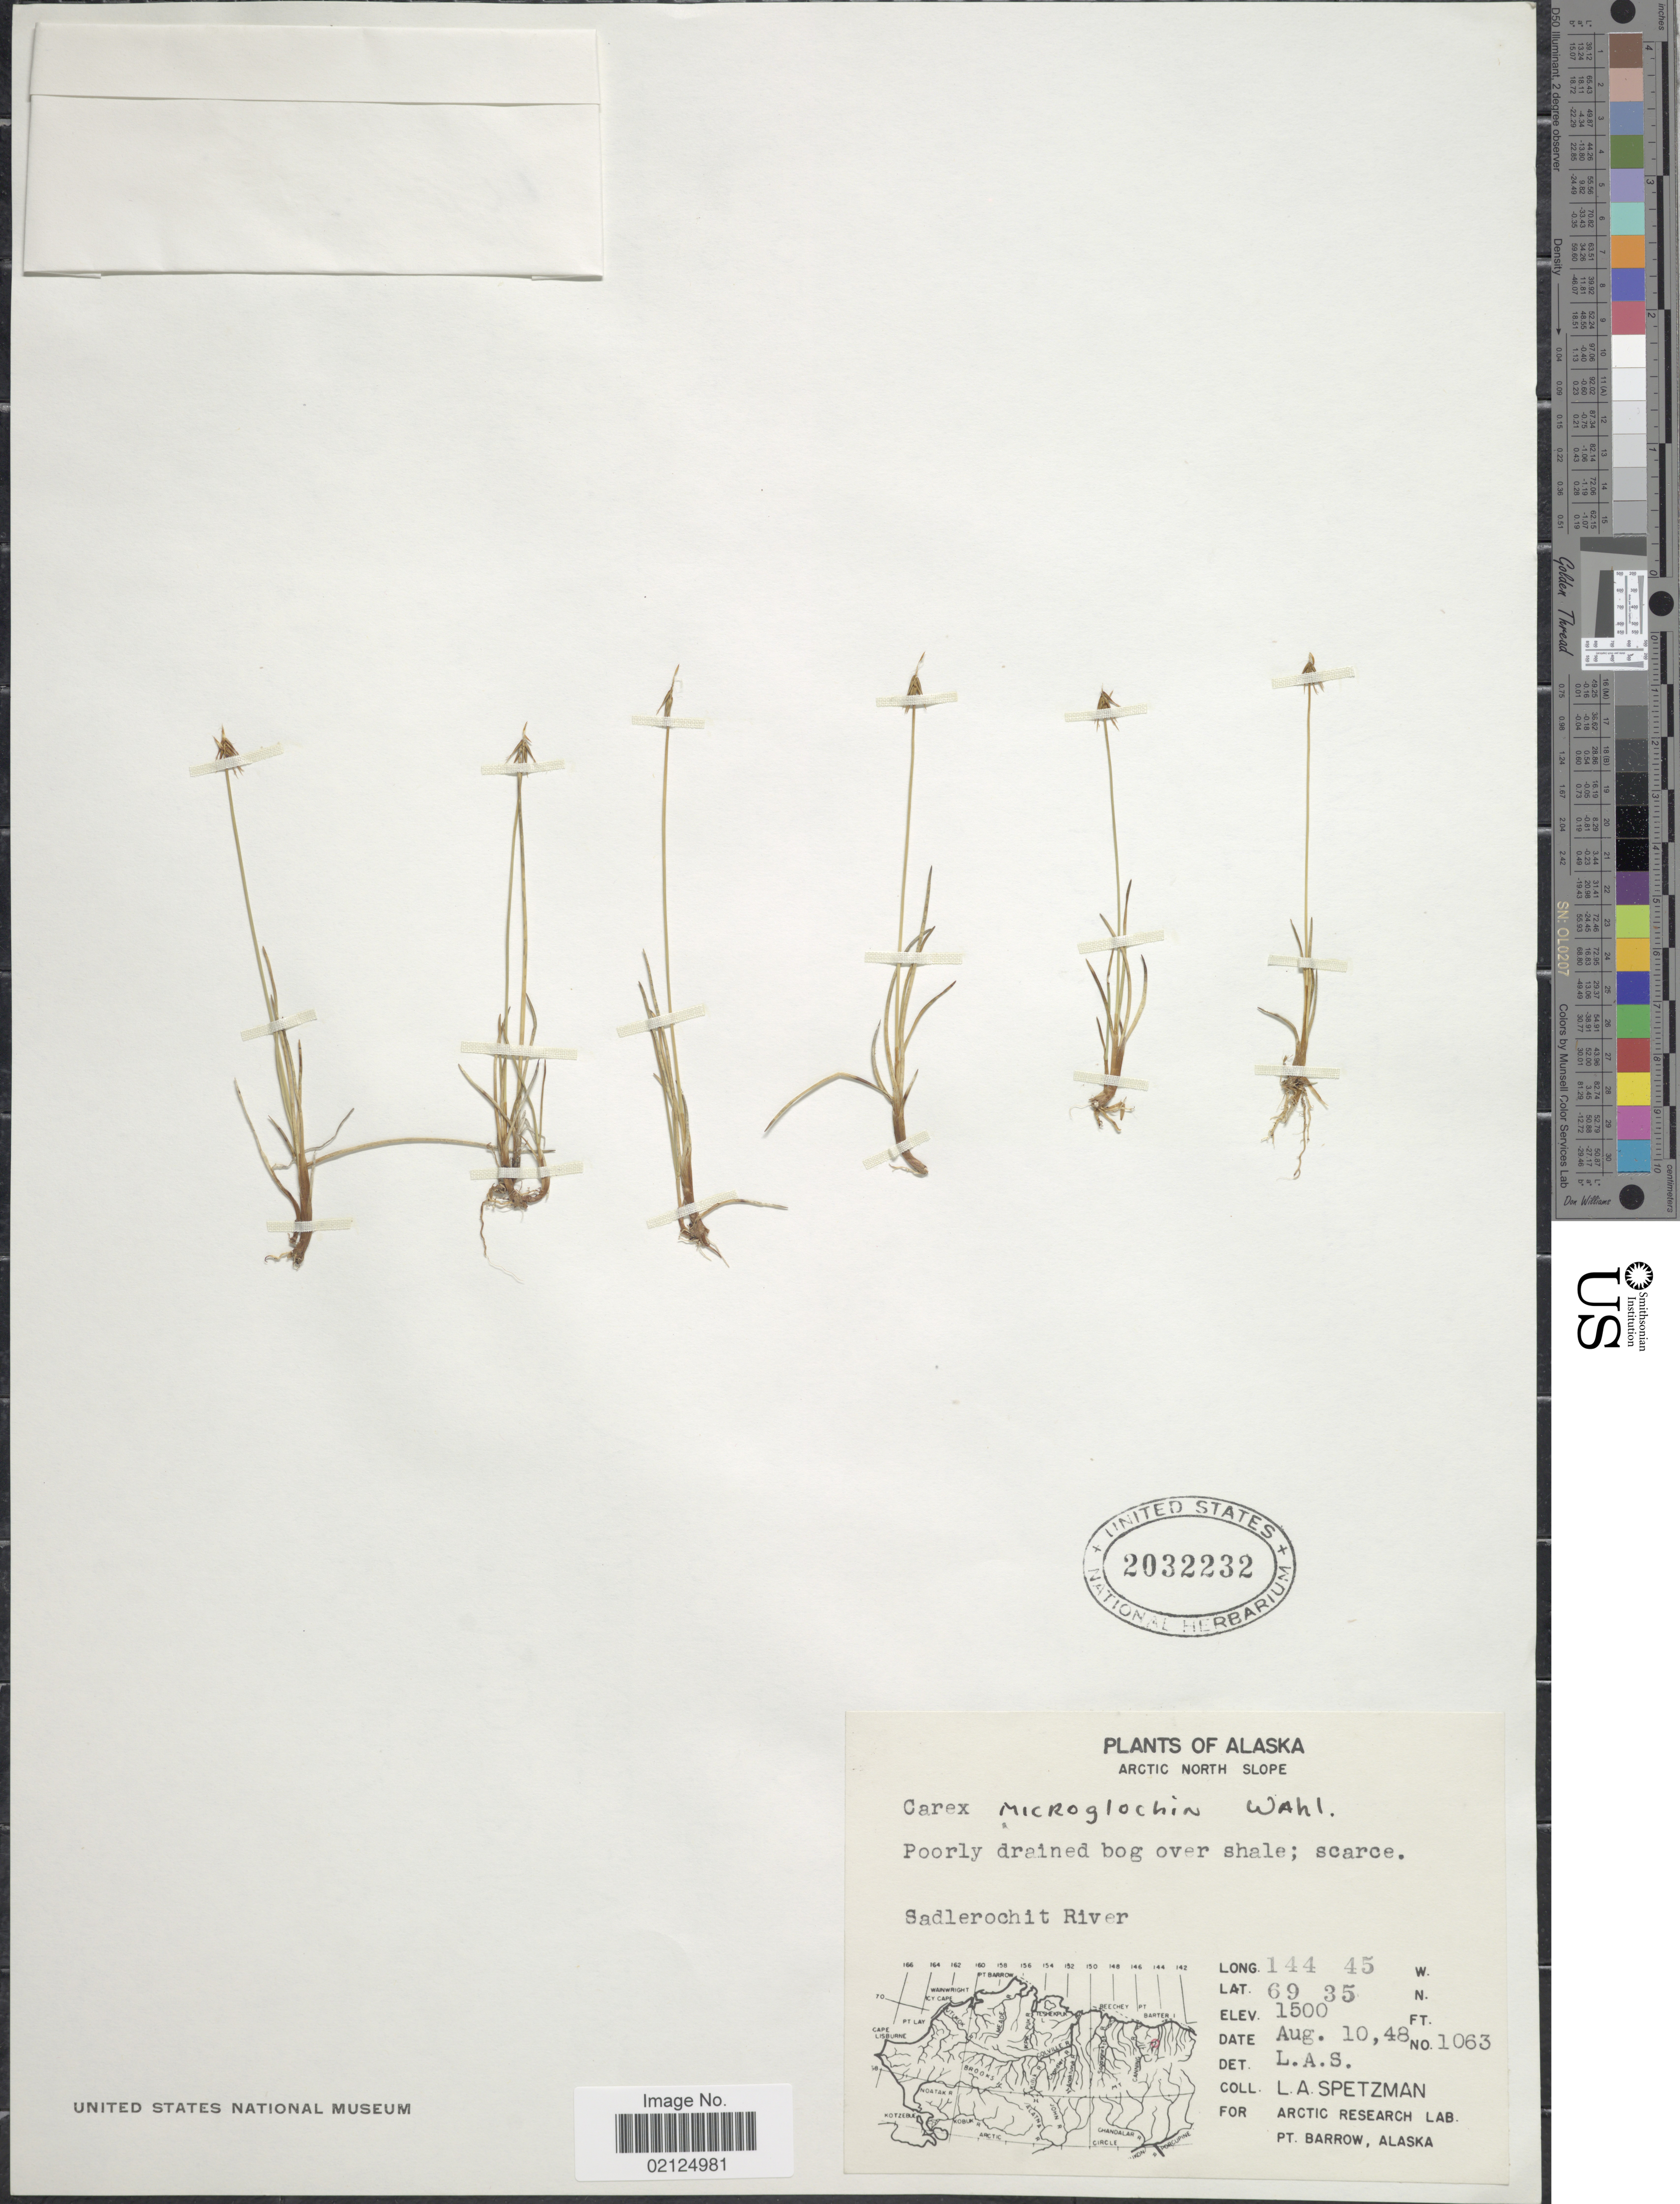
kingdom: Plantae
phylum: Tracheophyta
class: Liliopsida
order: Poales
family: Cyperaceae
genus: Carex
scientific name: Carex microglochin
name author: Wahlenb.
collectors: L. Spetzman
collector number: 1063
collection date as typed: Transcribed d/m/y: 10/8/48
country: United States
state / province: Alaska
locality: Arctic North Slope, Sadlerochit River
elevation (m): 457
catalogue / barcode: US 2032232